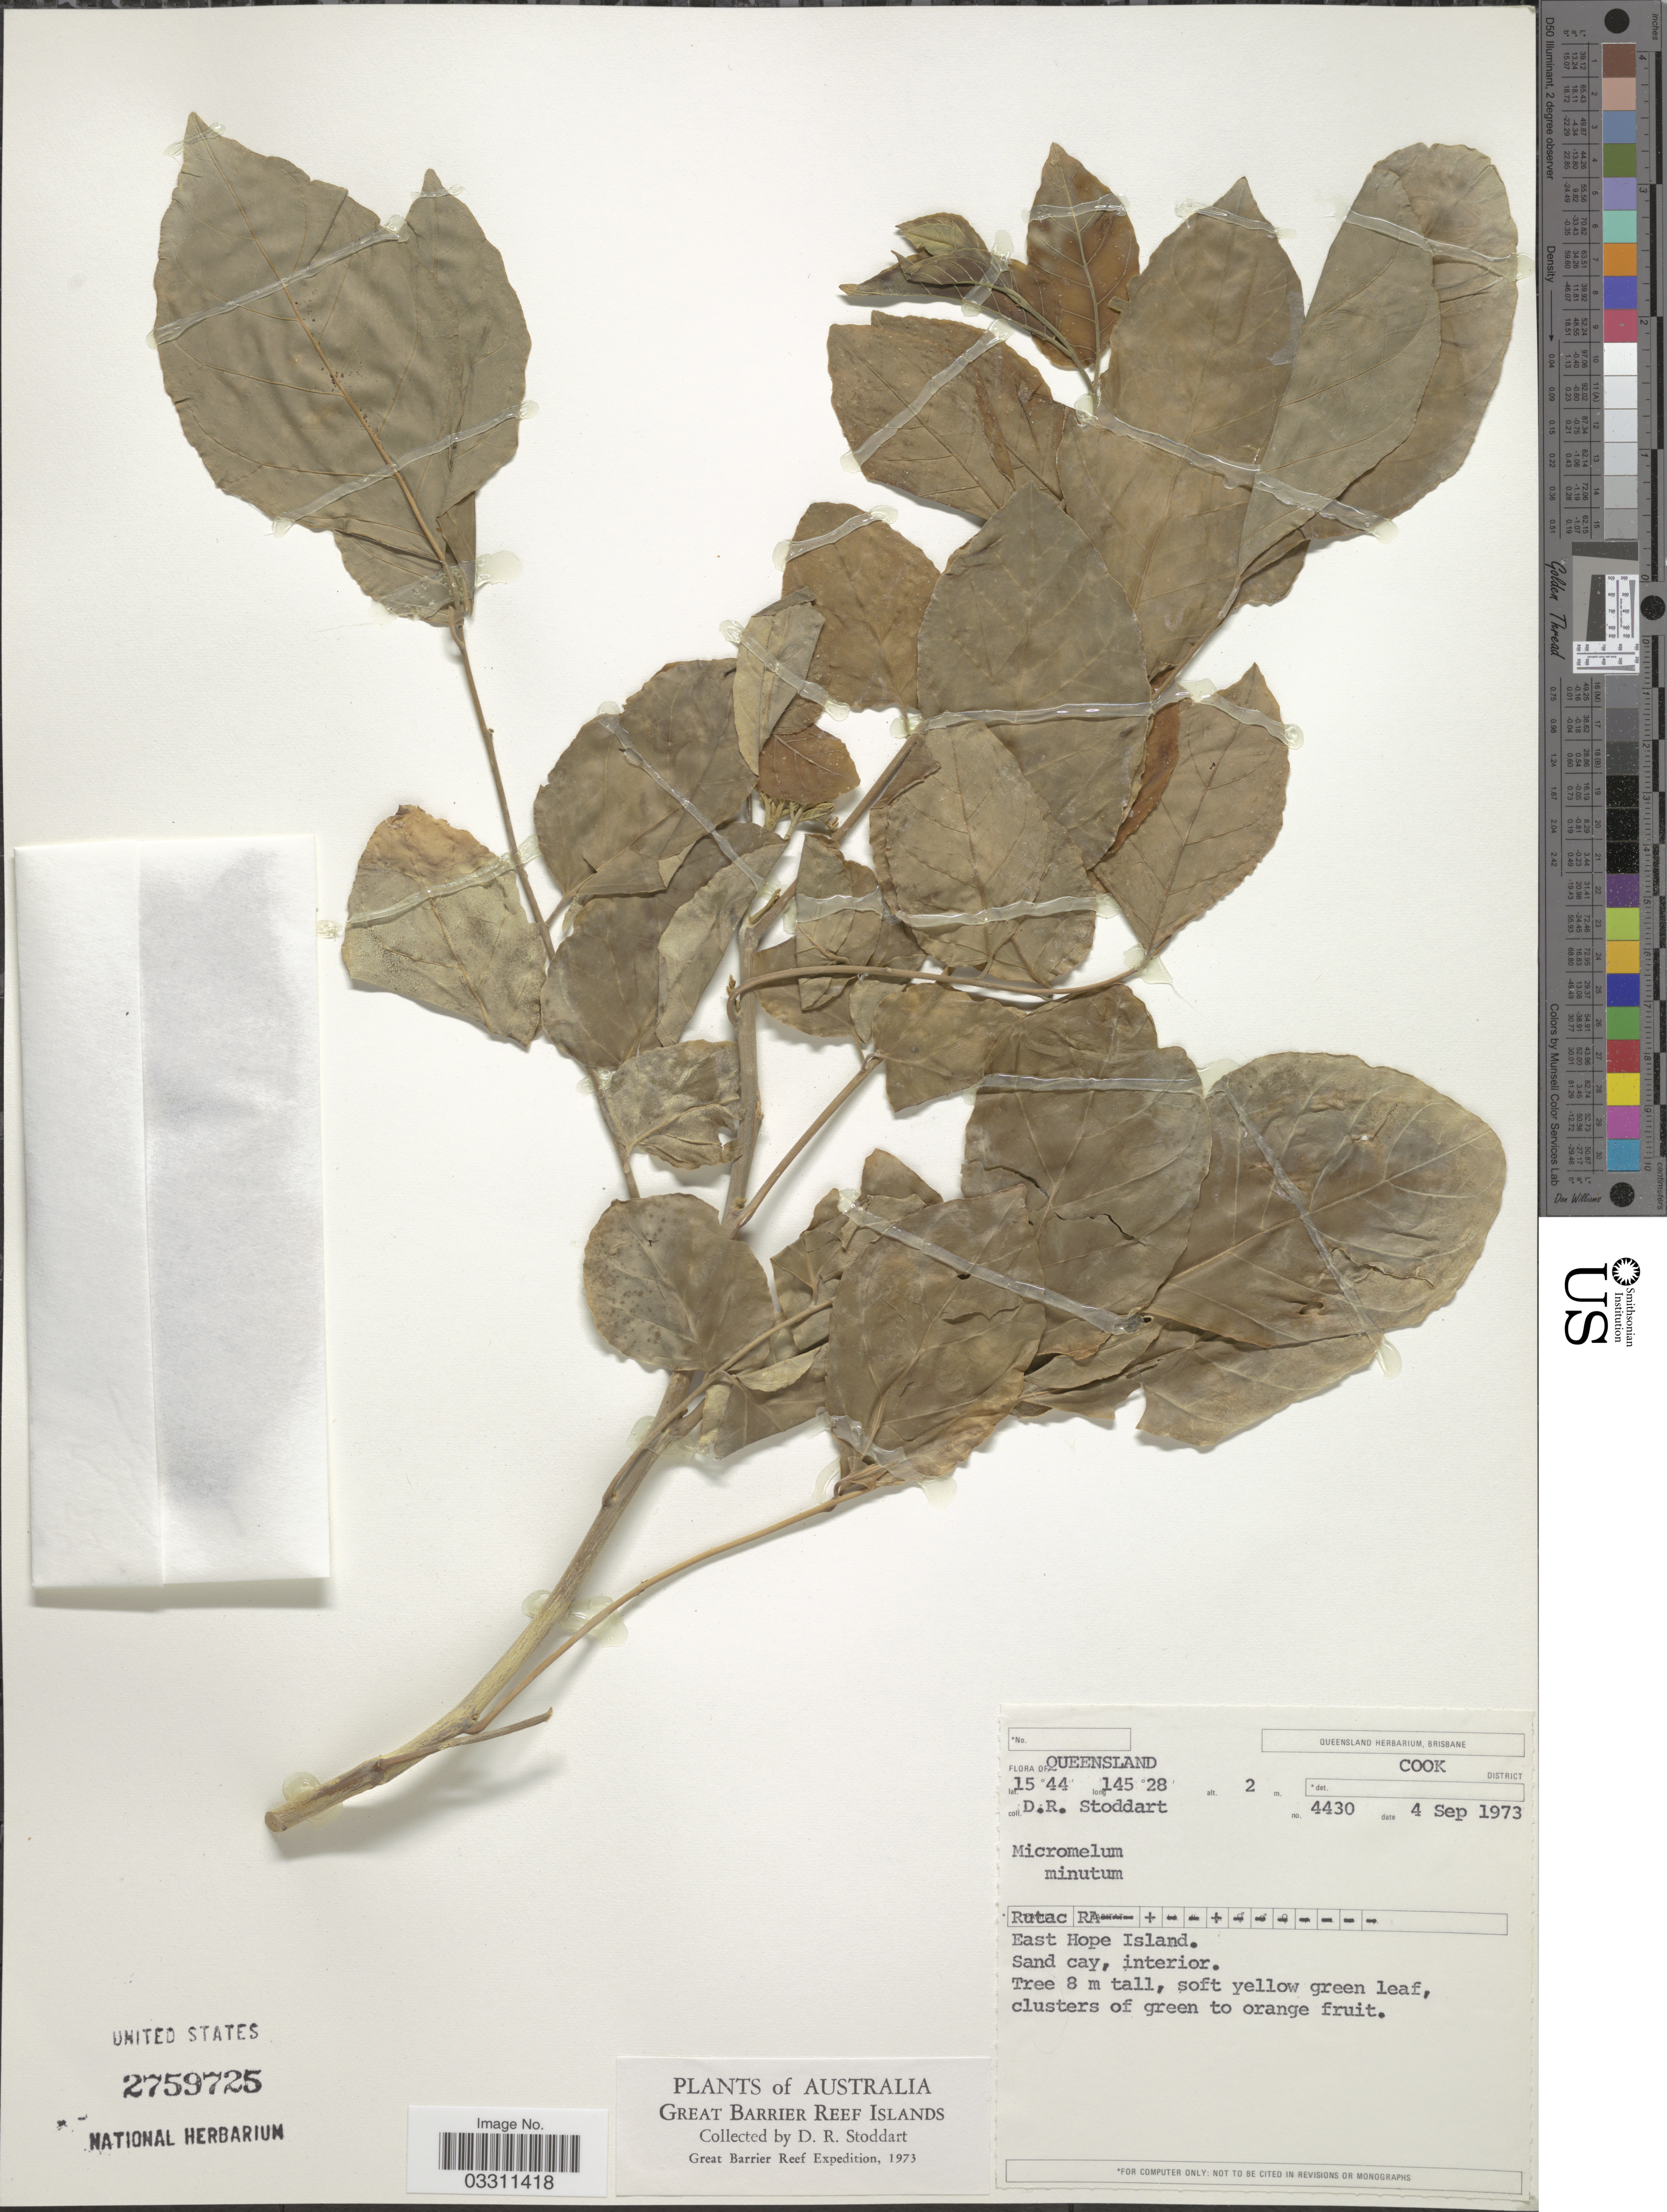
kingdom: Plantae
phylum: Tracheophyta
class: Magnoliopsida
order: Sapindales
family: Rutaceae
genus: Micromelum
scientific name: Micromelum minutum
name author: (G. Forst.) Wight & Arn.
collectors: D. R. Stoddart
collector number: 4430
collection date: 1973-09-04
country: Australia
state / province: Queensland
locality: Cook District. East Hope Island. Sand cay, interior.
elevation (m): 2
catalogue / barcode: US 2759725